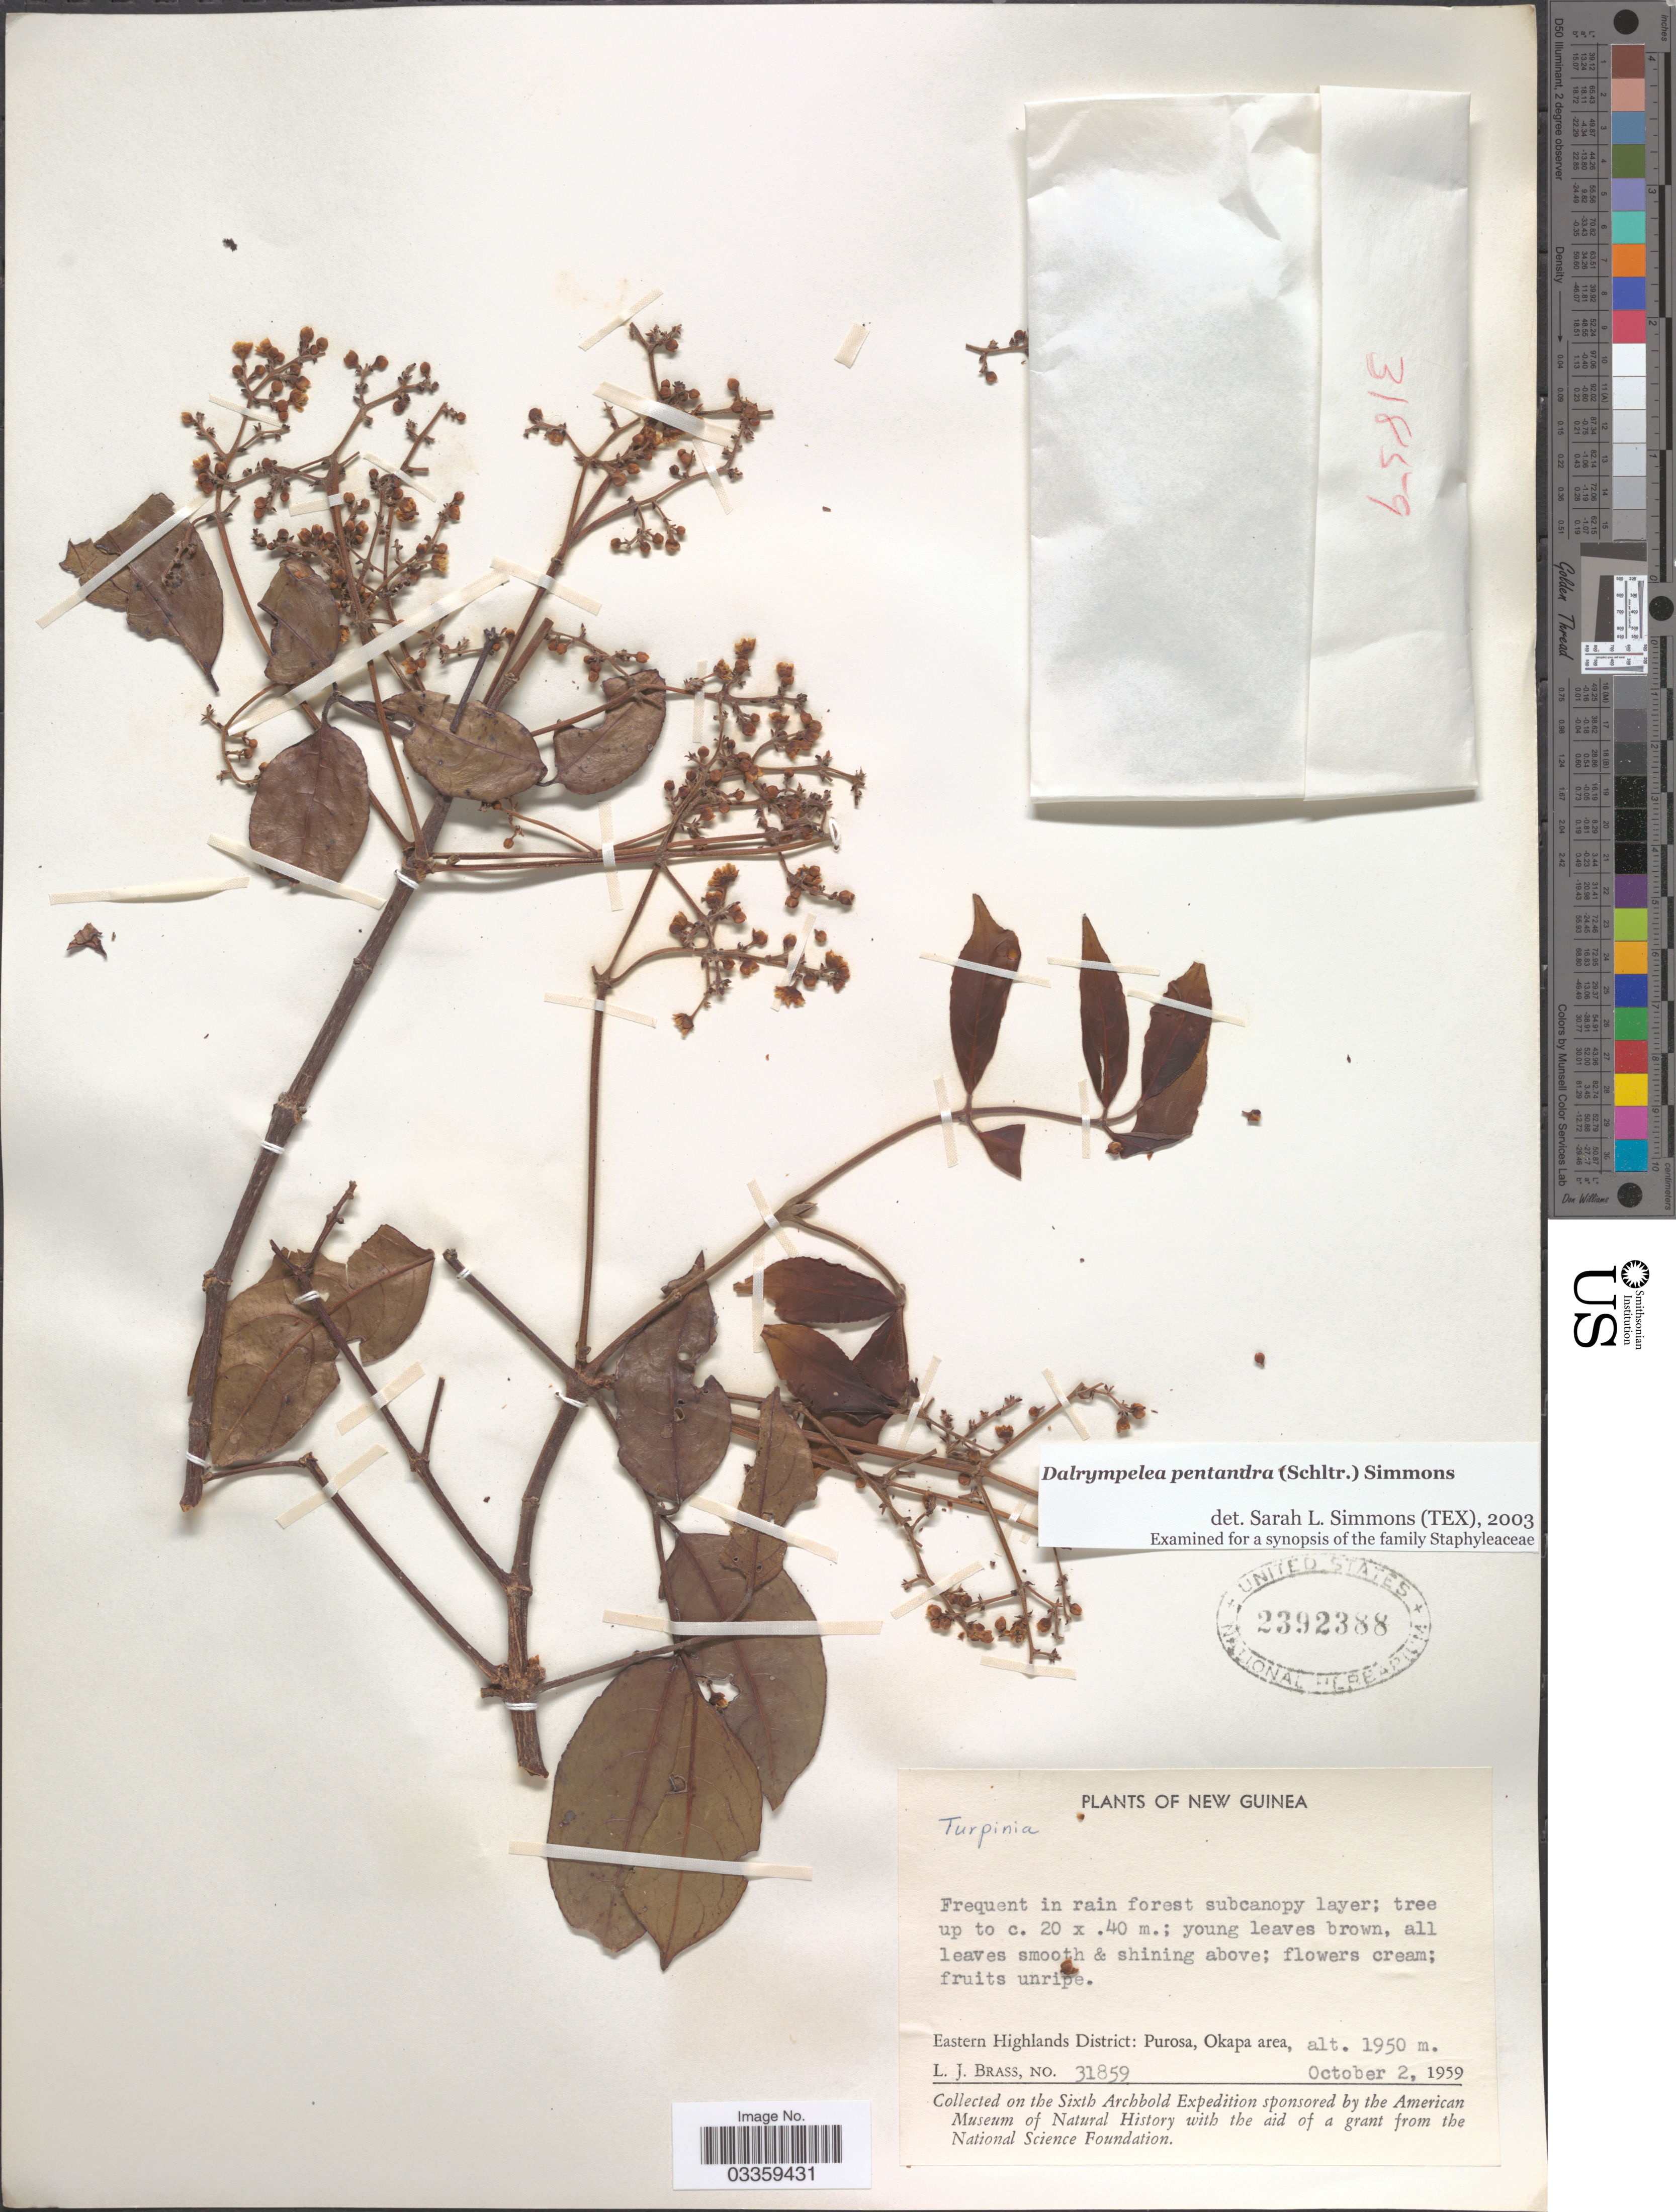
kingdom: Plantae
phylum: Tracheophyta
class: Magnoliopsida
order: Crossosomatales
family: Staphyleaceae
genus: Turpinia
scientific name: Turpinia pentandra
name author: (Schltr.) B.L. Linden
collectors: L. J. Brass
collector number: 31859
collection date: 1959-10-02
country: Papua New Guinea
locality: New Guinea. Eastern Highlands District: Purosa, Okapa area.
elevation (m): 1950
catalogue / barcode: US 2392388